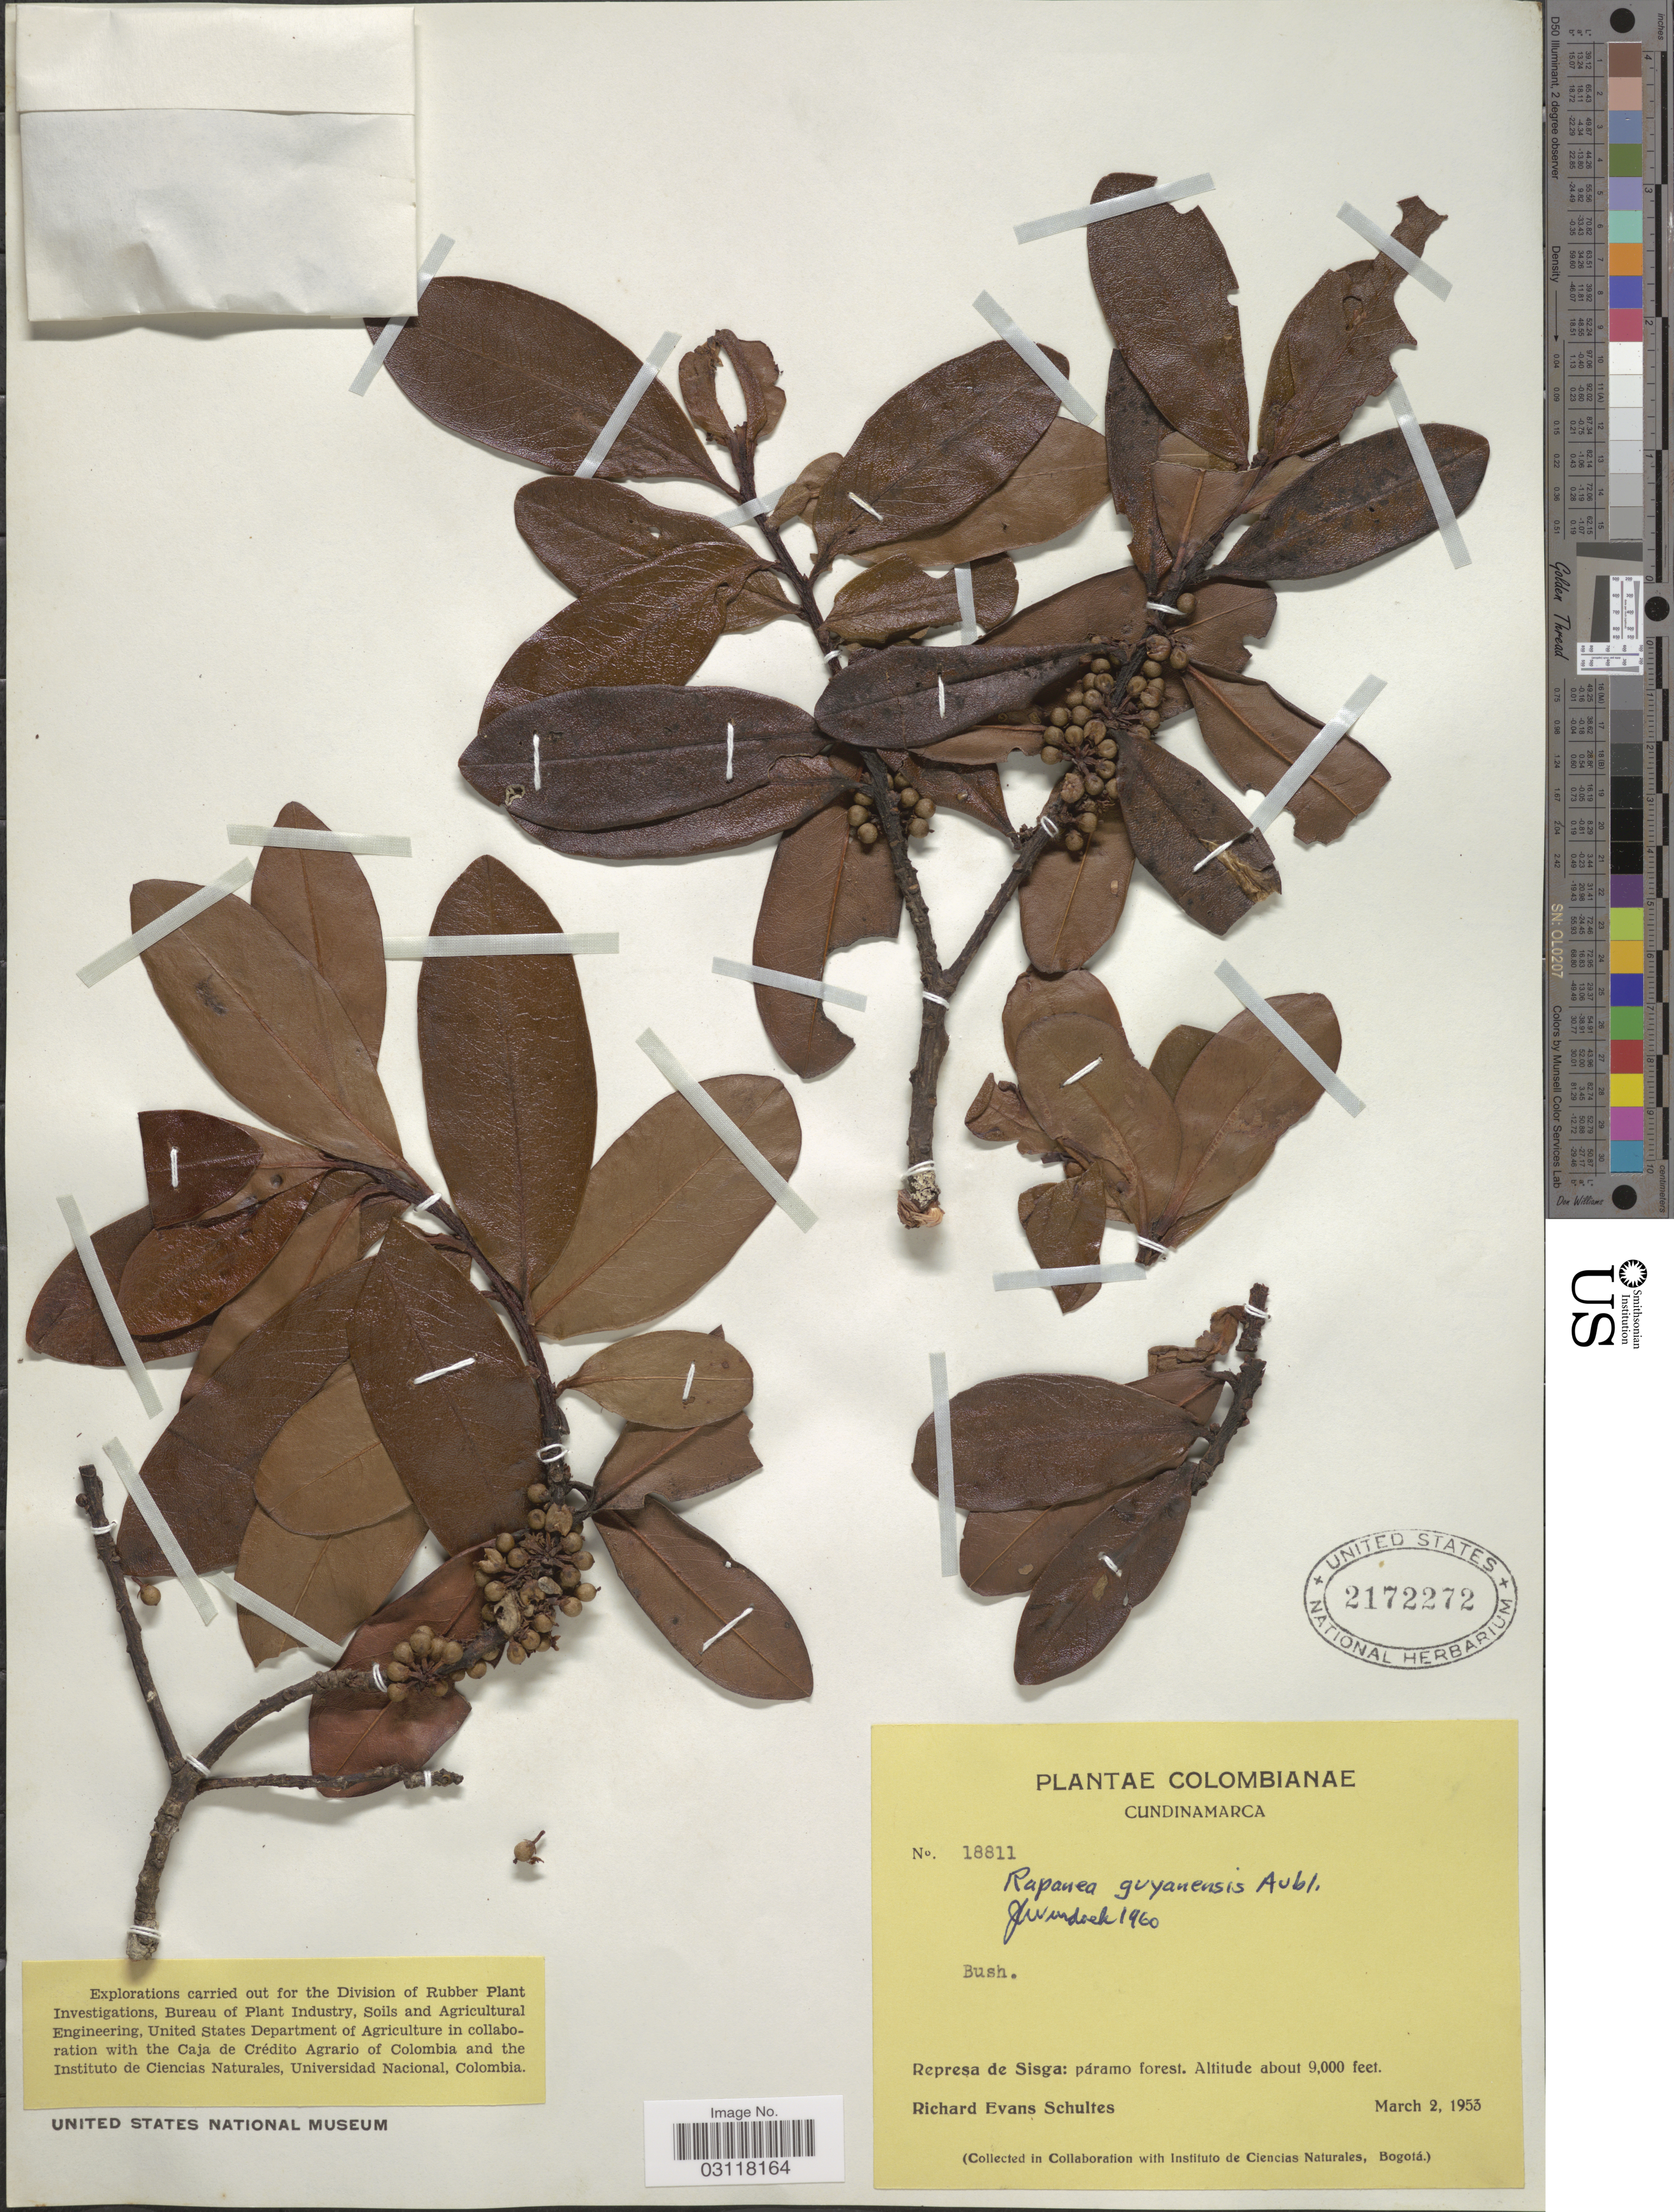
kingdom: Plantae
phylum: Tracheophyta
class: Magnoliopsida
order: Ericales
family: Primulaceae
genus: Rapanea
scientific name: Rapanea guianensis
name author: Aubl.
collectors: R. E. Schultes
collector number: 18811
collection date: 1953-03-02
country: Colombia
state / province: Cundinamarca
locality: Represa de Sisga: páramo forest.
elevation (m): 2743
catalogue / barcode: US 2172272